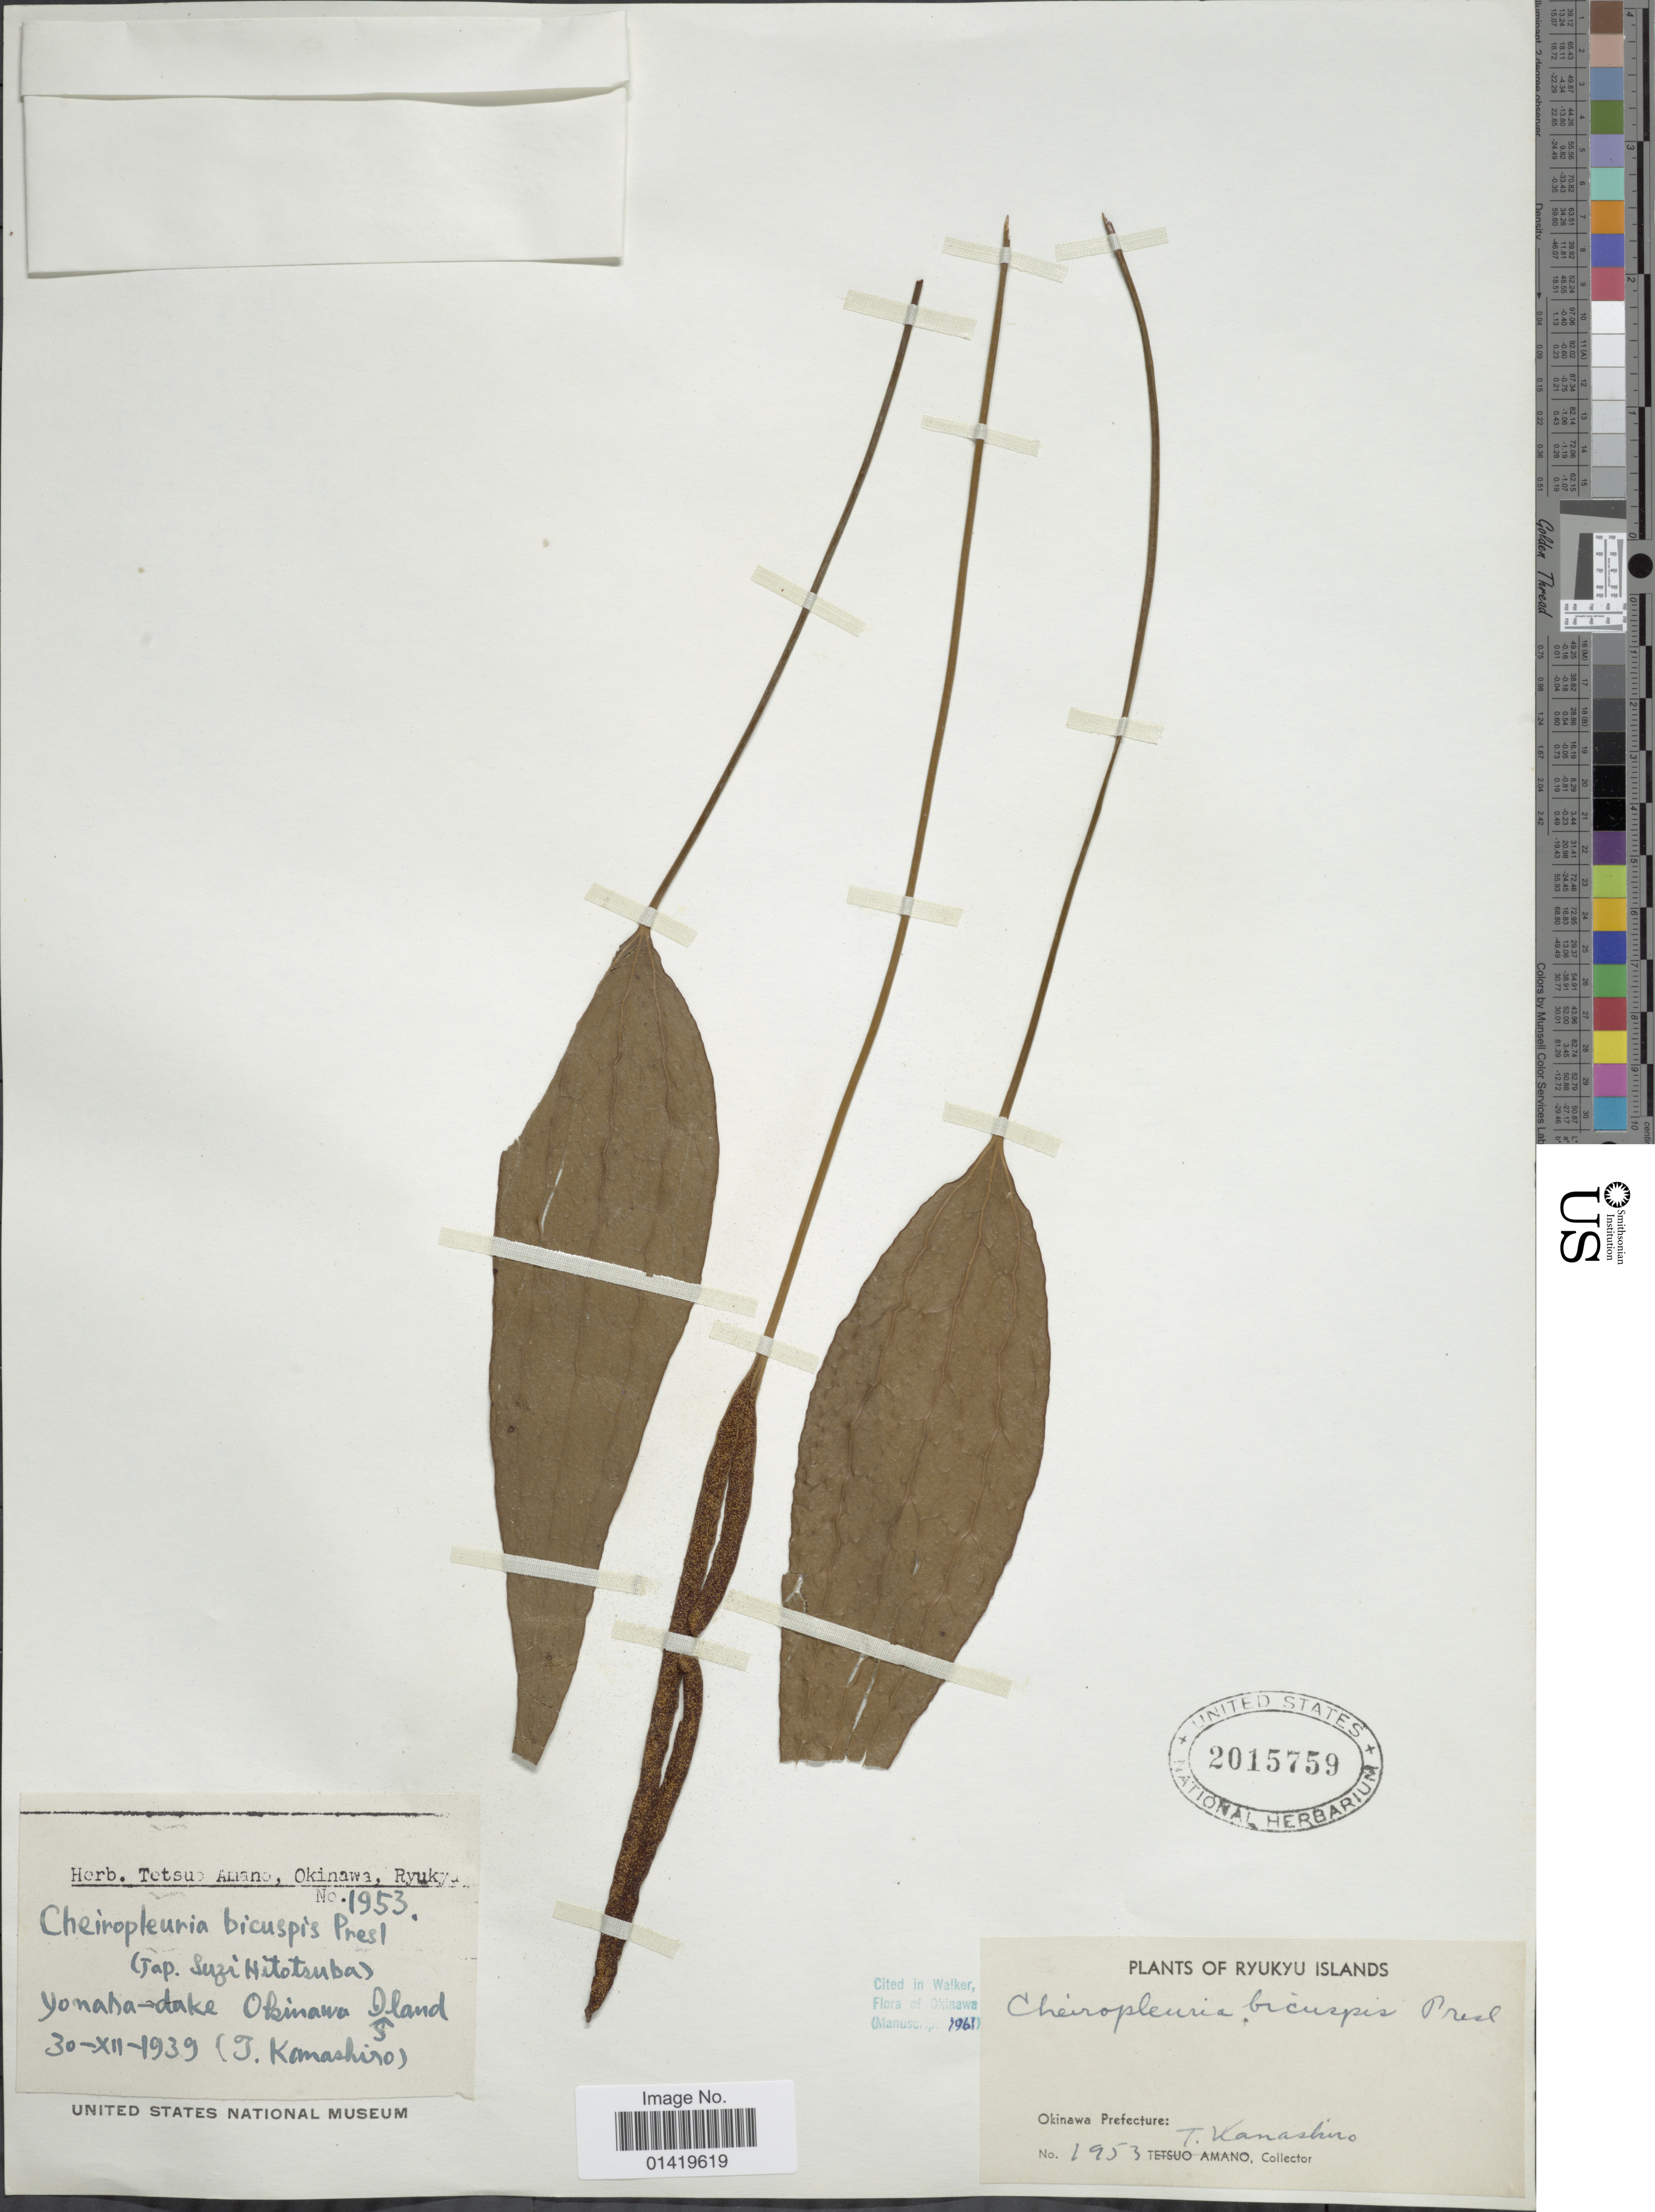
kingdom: Plantae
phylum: Tracheophyta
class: Polypodiopsida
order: Gleicheniales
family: Dipteridaceae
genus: Cheiropleuria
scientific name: Cheiropleuria bicuspis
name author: (Blume) C. Presl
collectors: T. Kanashiro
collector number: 1953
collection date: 1939-12-30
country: Japan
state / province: Okinawa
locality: Yonaha-dake. Okinawa Island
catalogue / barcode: US 2015759